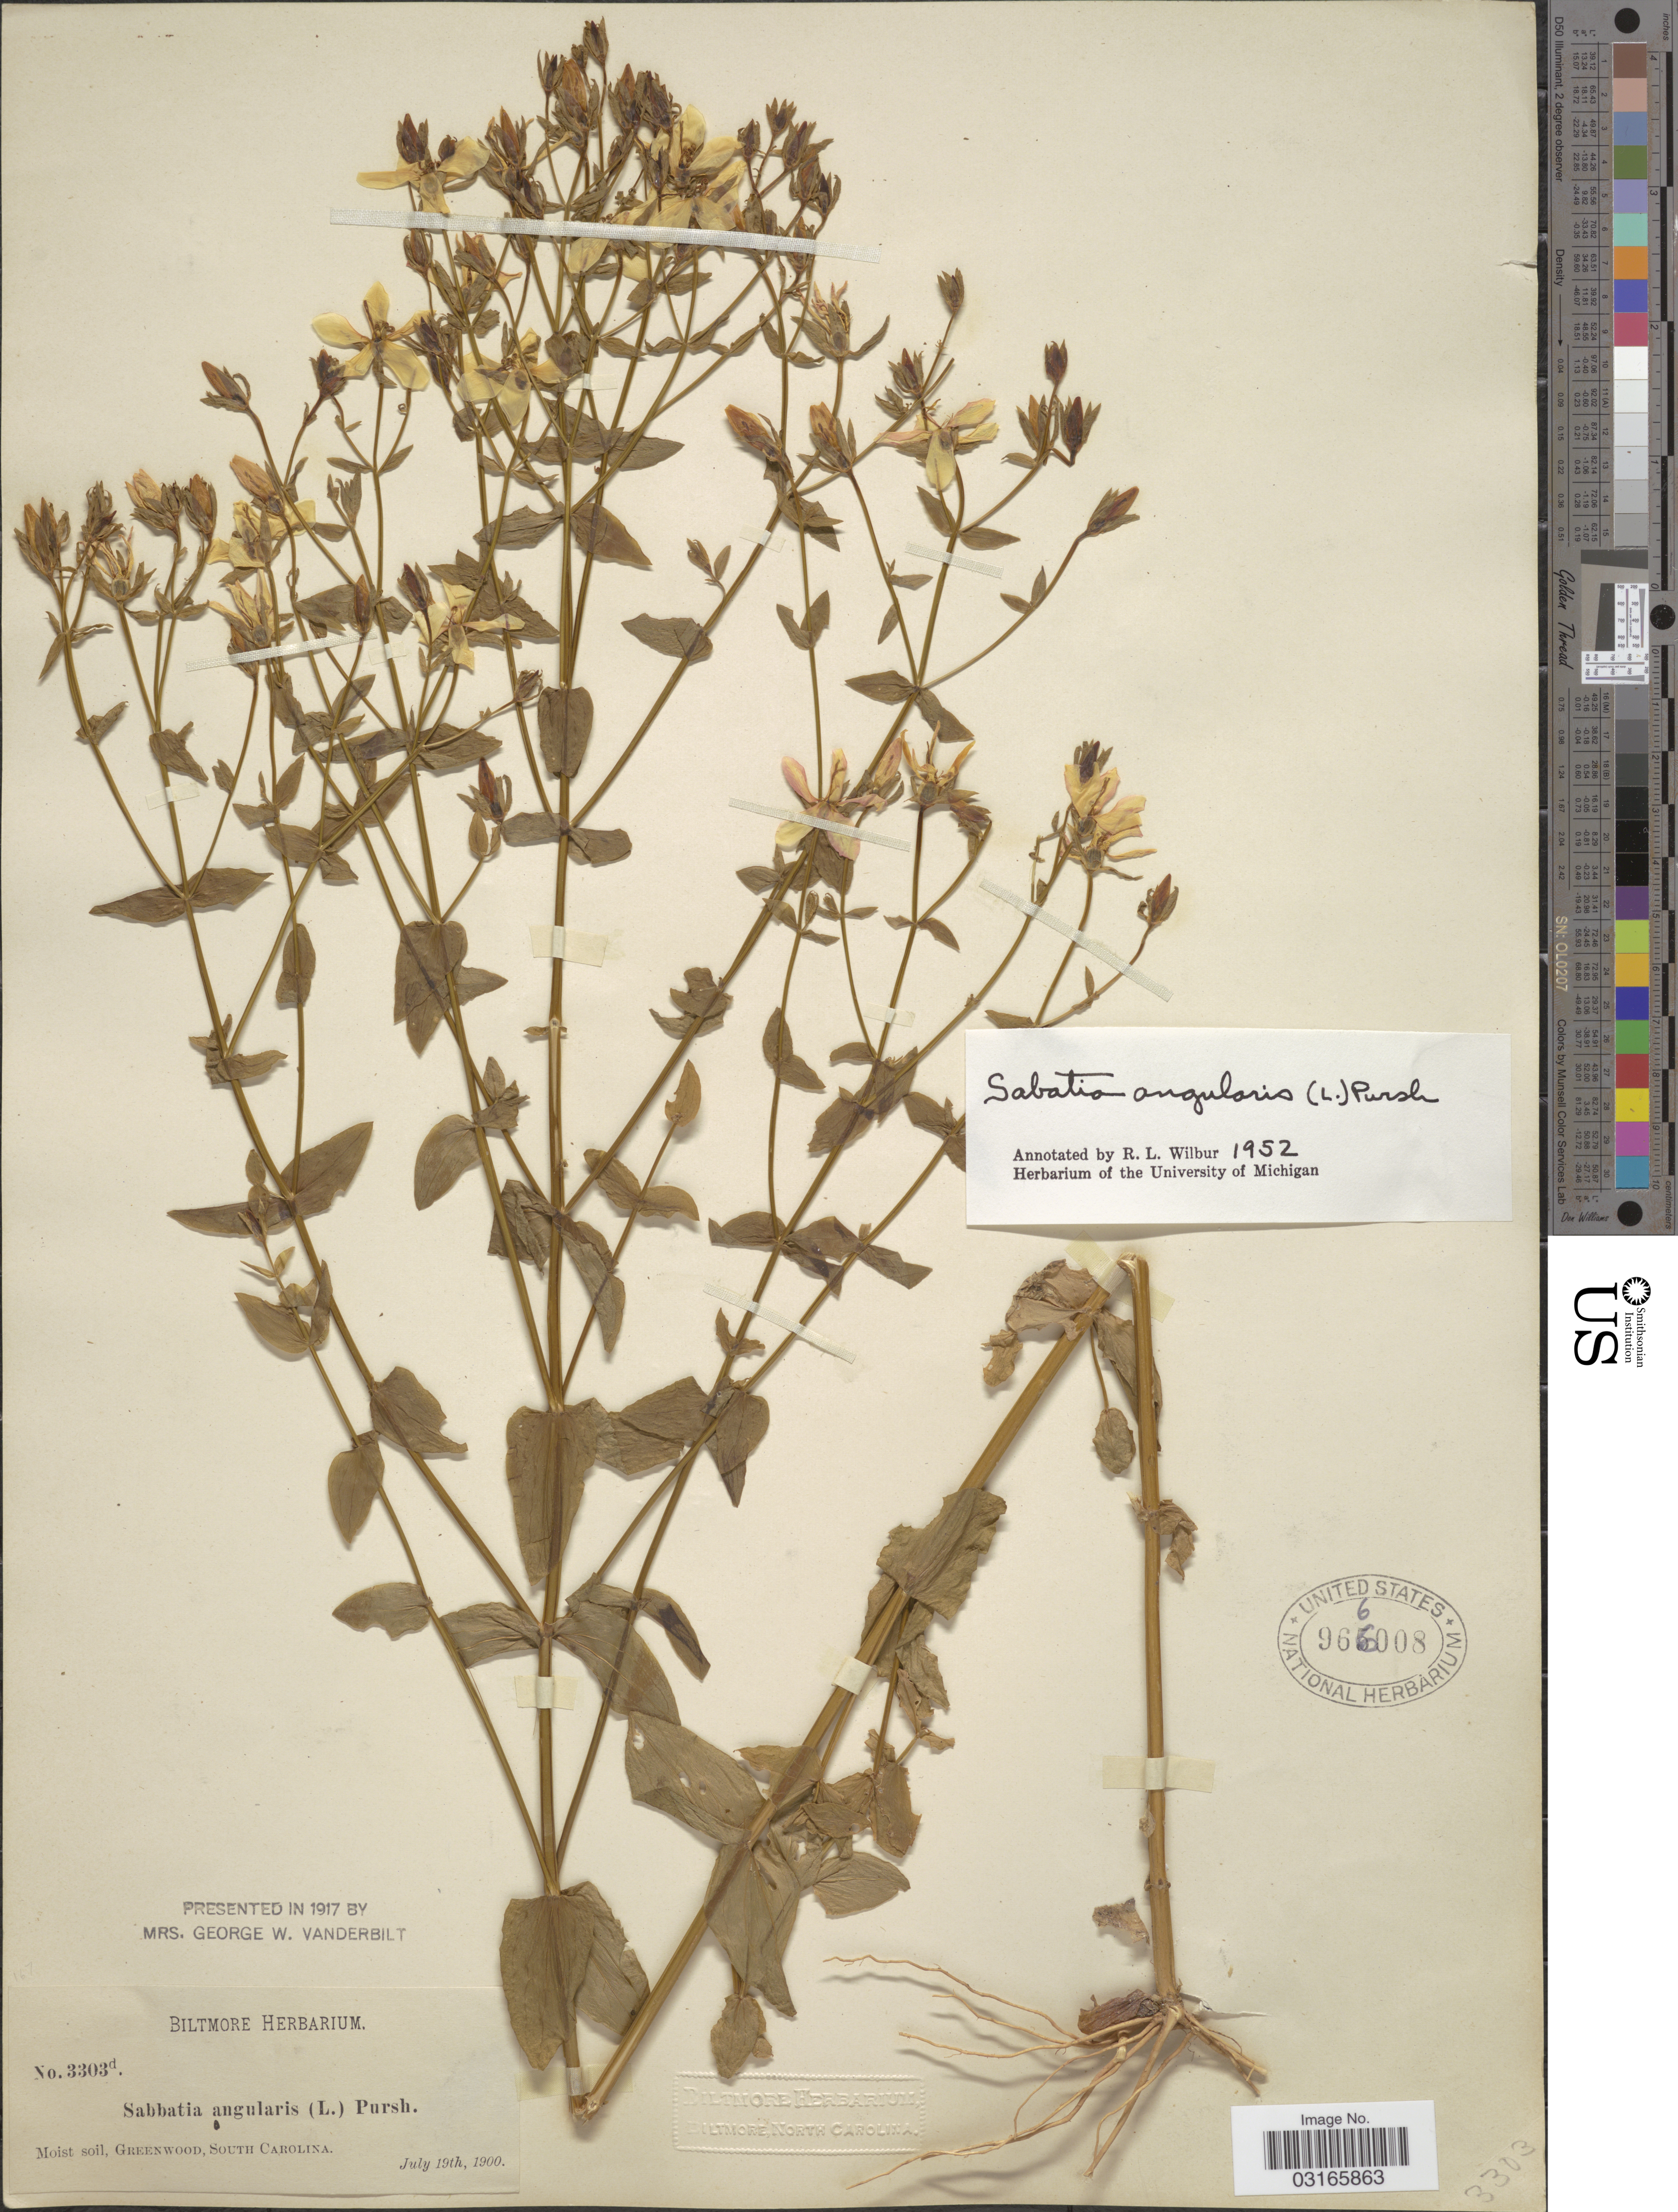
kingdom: Plantae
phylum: Tracheophyta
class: Magnoliopsida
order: Gentianales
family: Gentianaceae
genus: Sabatia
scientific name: Sabatia angularis (L.) Pursh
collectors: ex herb. Biltmore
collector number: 3303d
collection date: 1900-07-19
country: United States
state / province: South Carolina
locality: Moist soil, Greenwood.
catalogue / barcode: US 966008